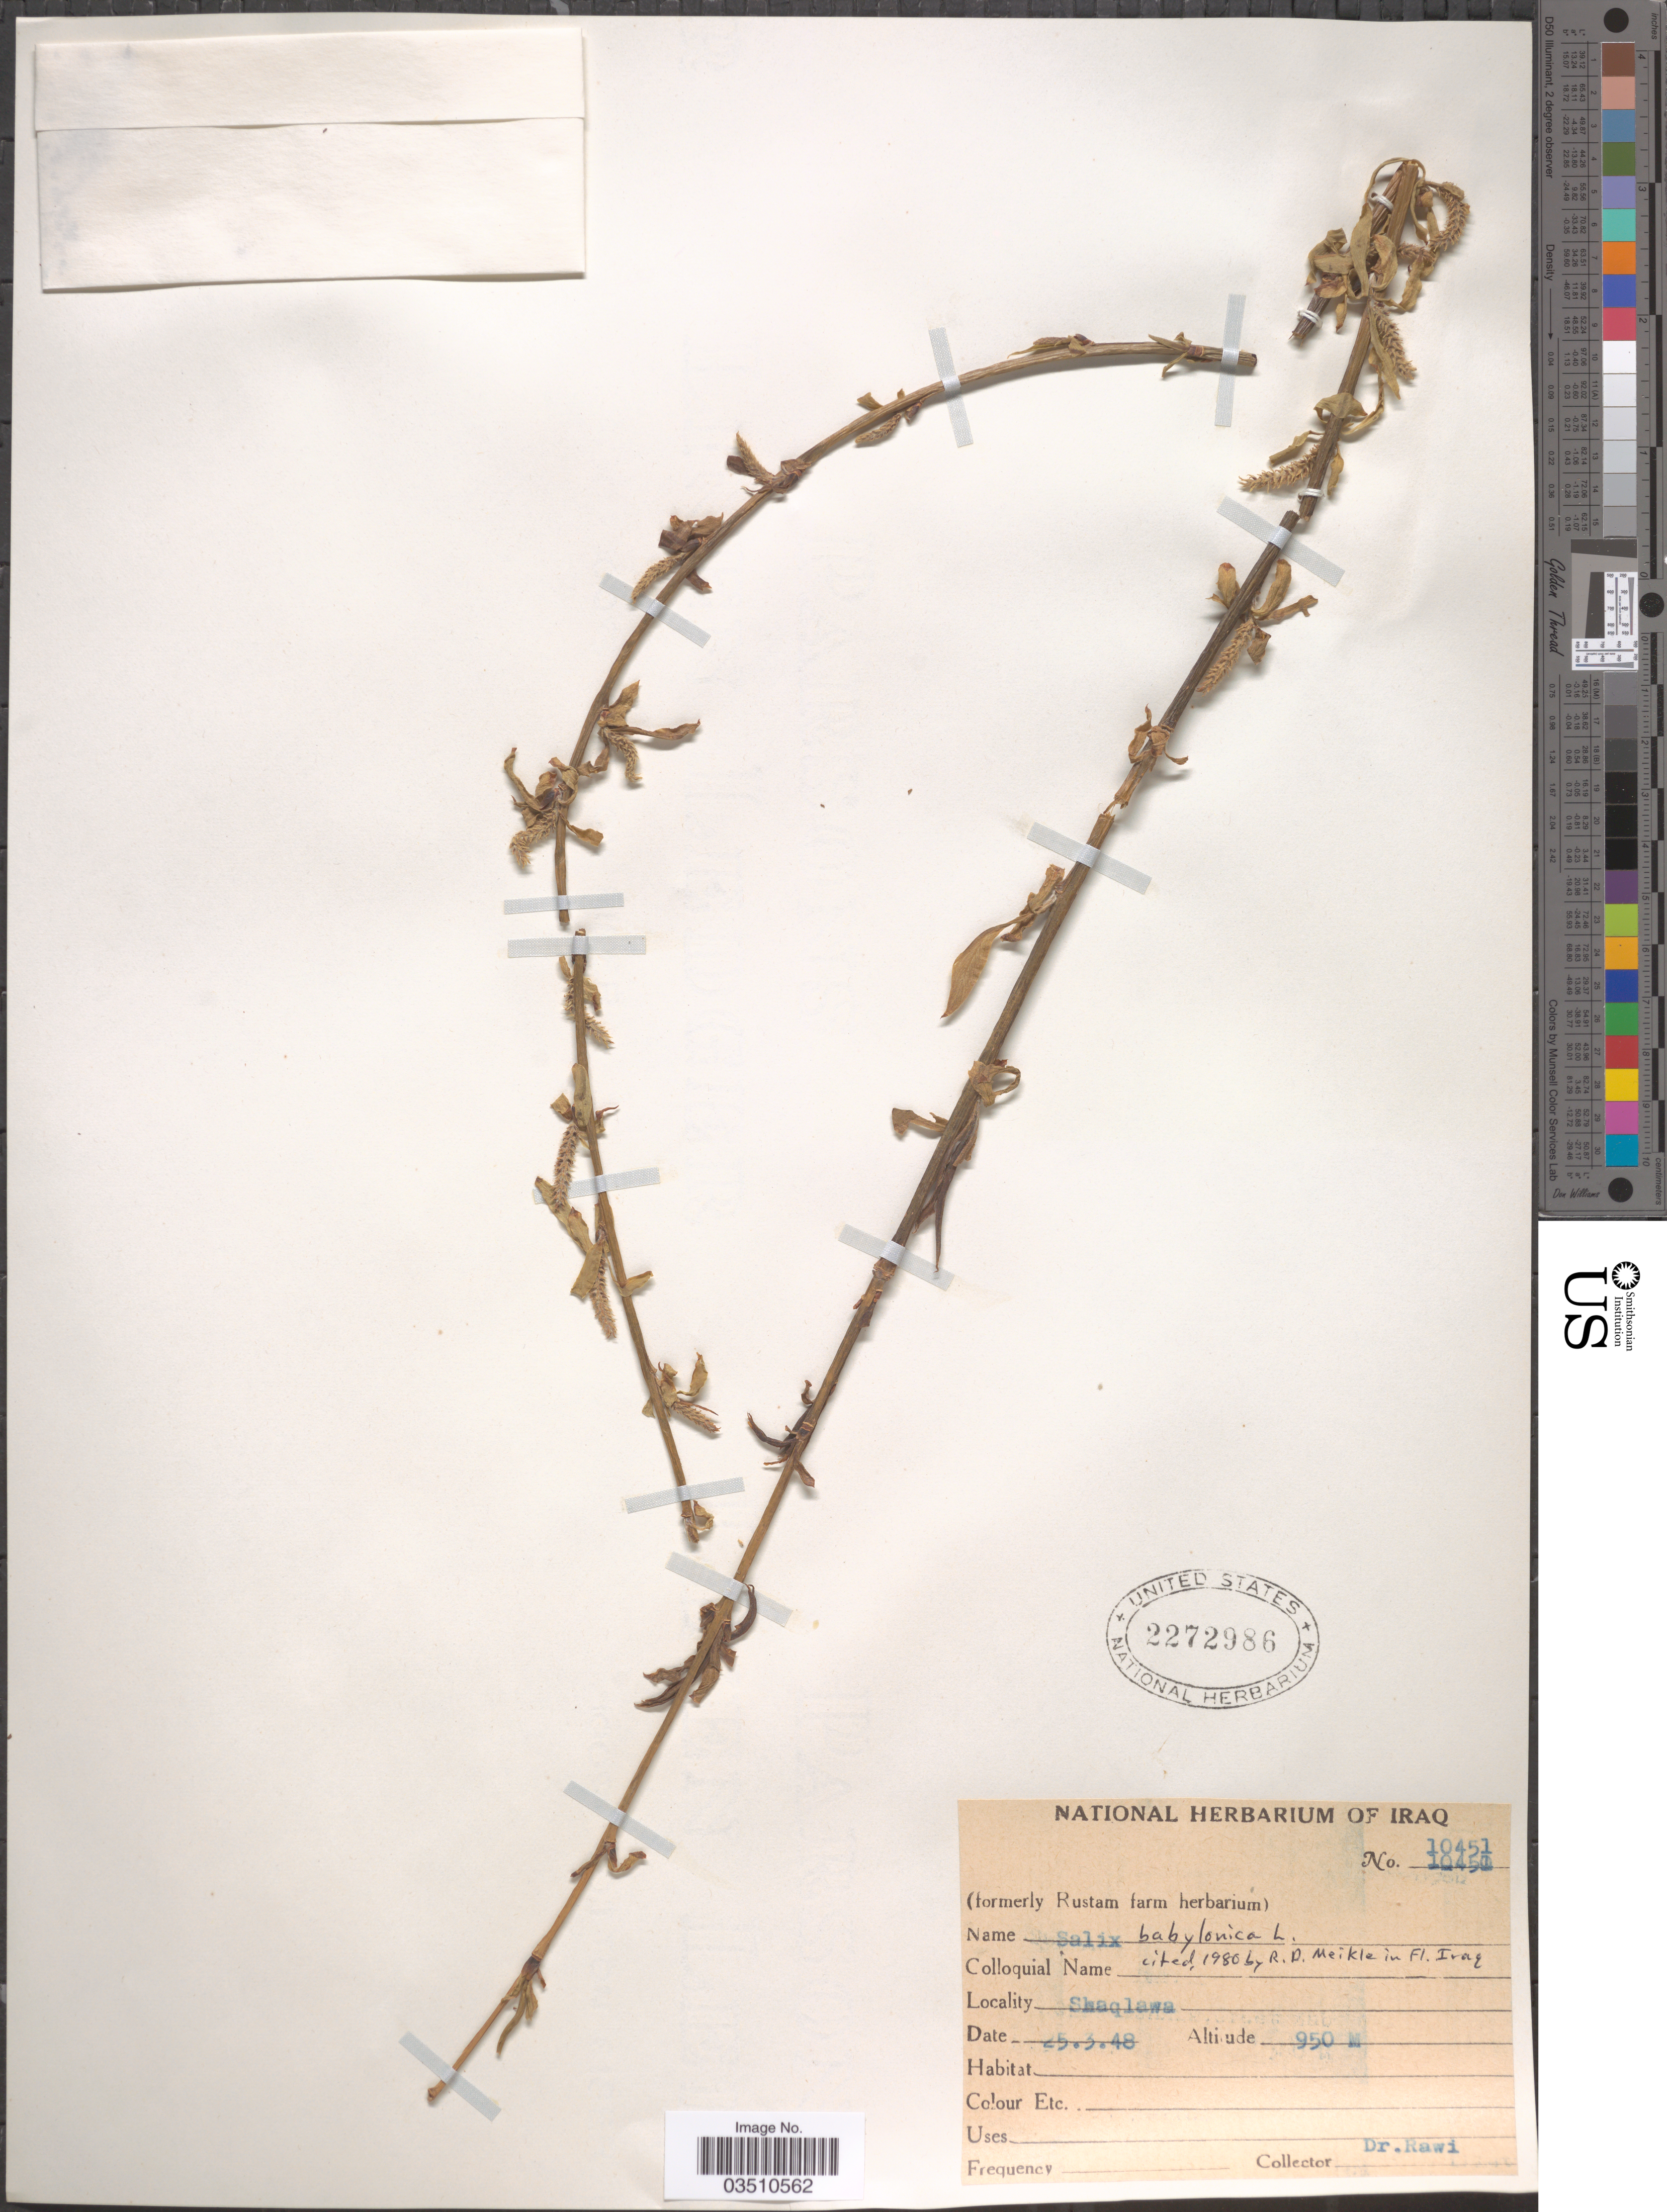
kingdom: Plantae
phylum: Tracheophyta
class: Magnoliopsida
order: Malpighiales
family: Salicaceae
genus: Salix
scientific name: Salix babylonica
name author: L.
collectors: -. Rawi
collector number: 10451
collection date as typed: Transcribed d/m/y: 25/3/48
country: Iraq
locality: Shaqlawa [interpreted].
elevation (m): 950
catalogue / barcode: US 2272986